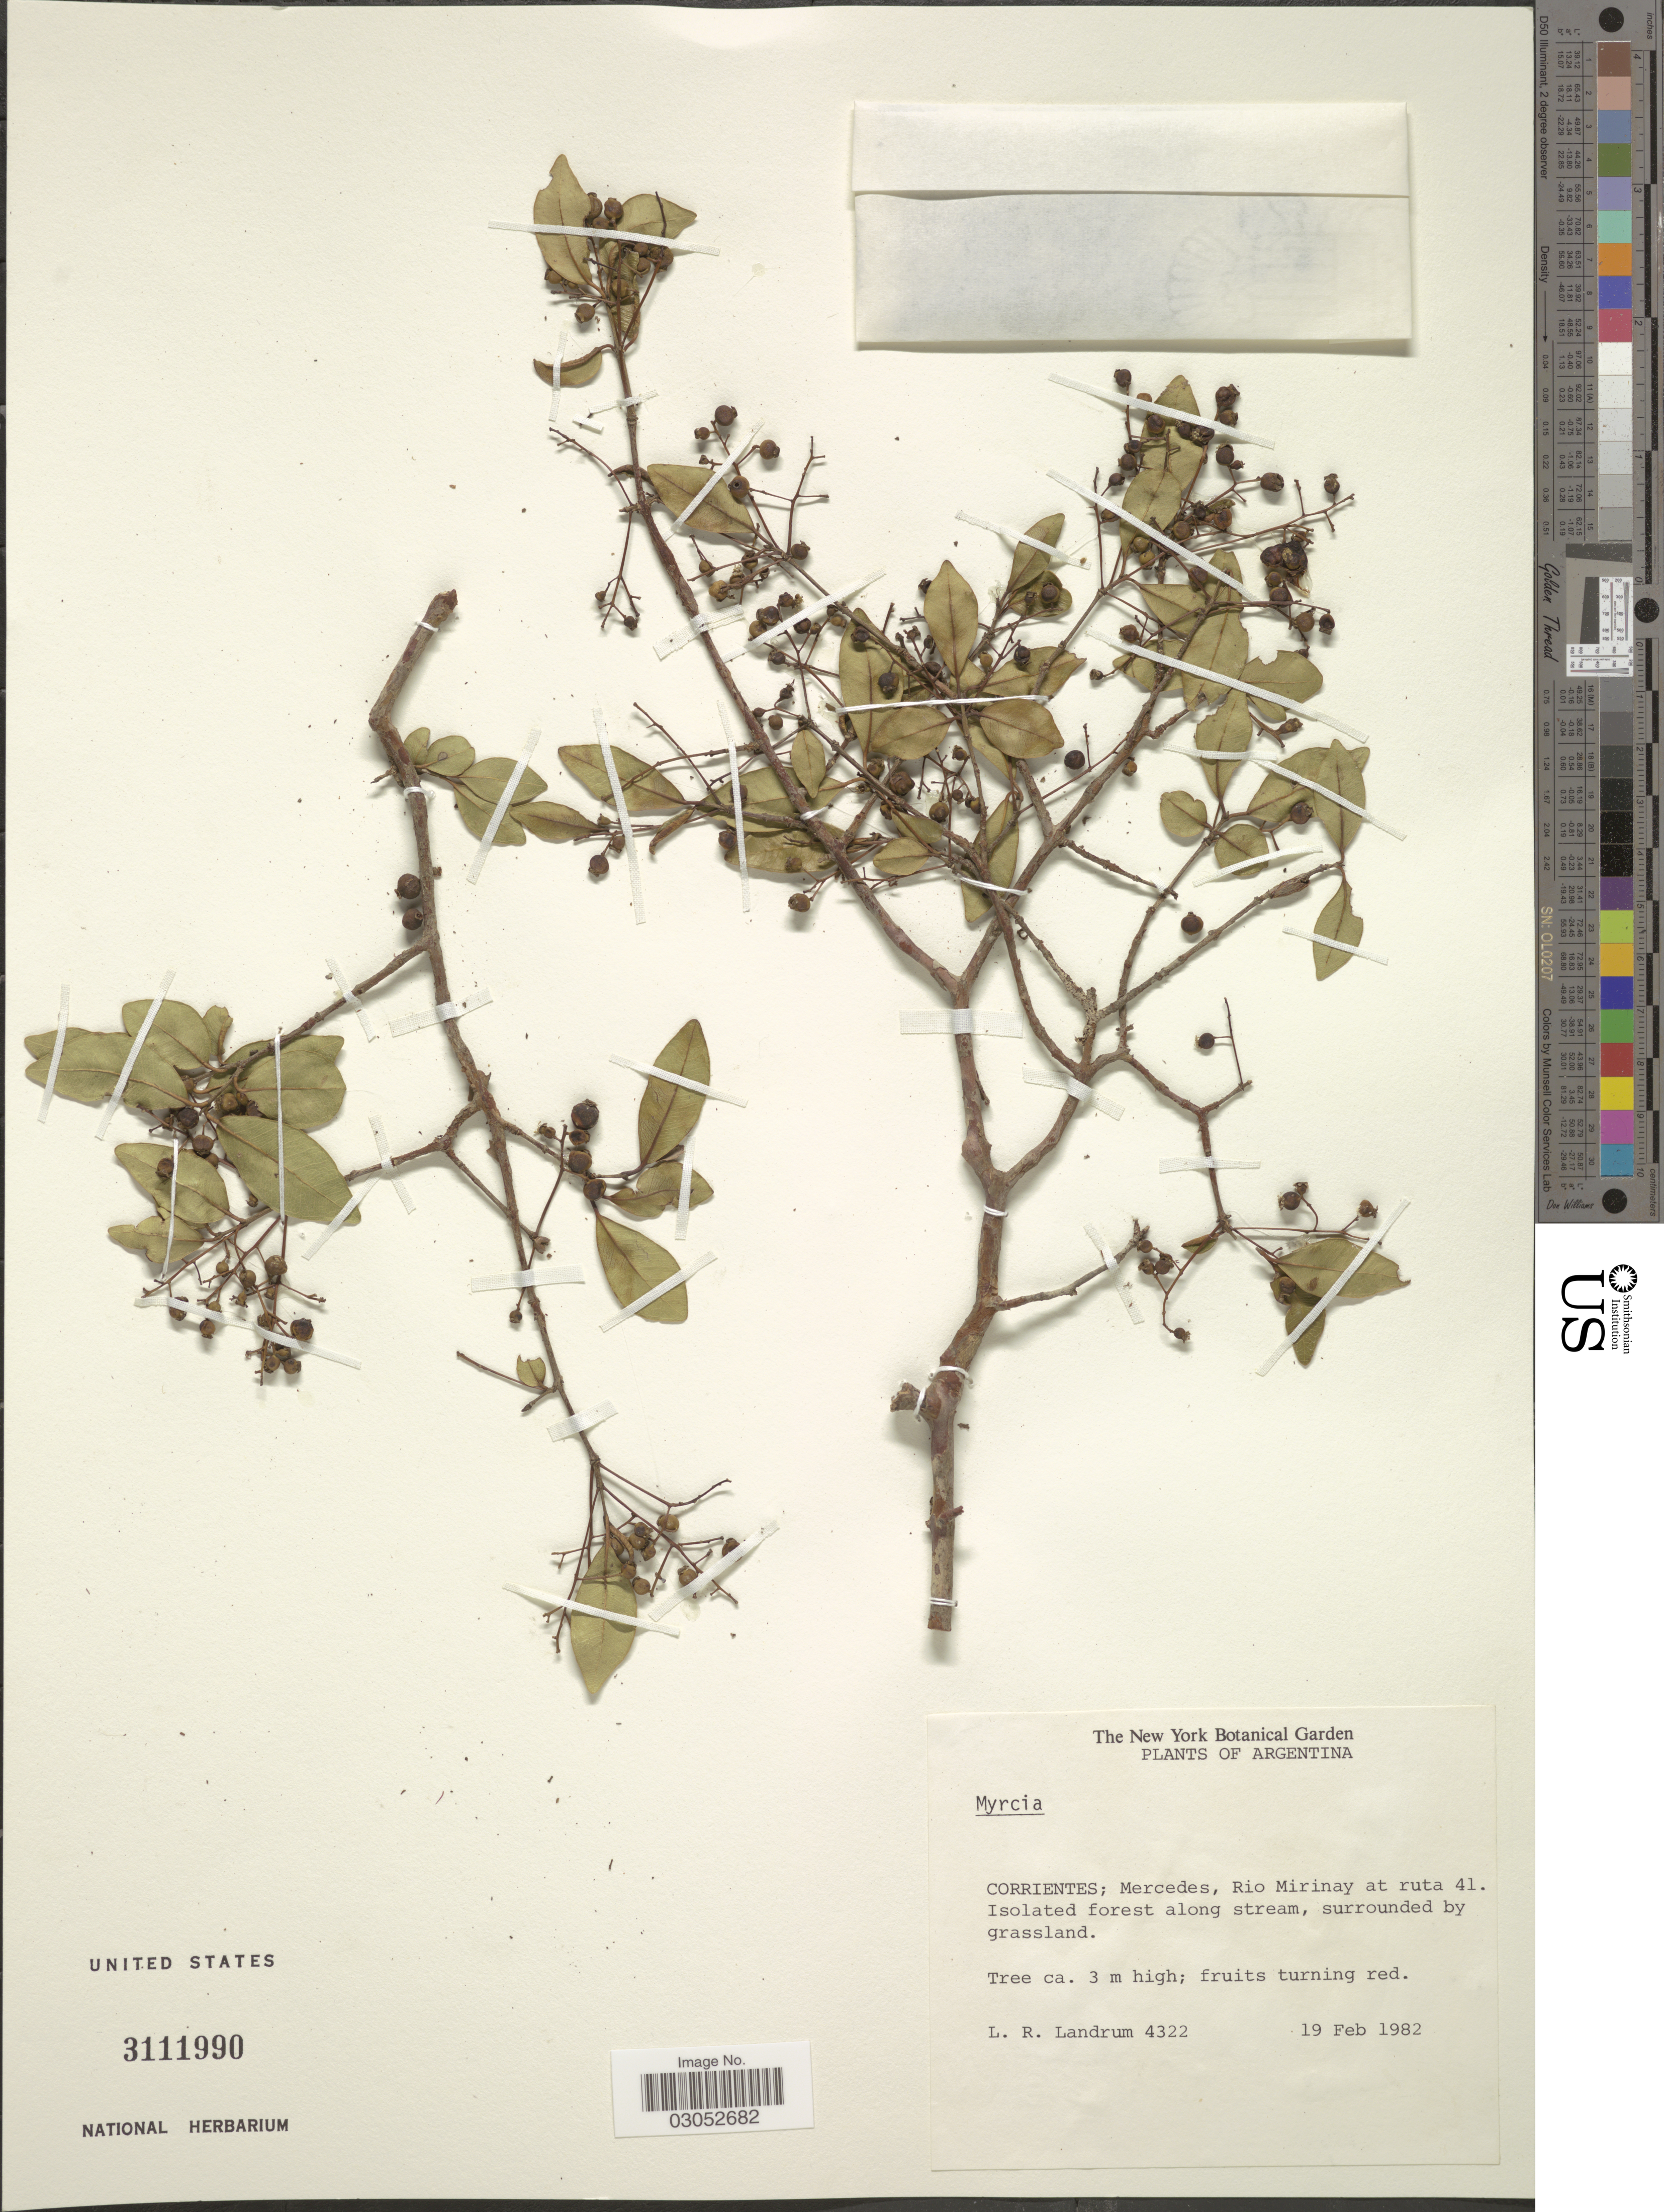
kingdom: Plantae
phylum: Tracheophyta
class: Magnoliopsida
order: Myrtales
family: Myrtaceae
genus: Myrcia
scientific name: Myrcia sp.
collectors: L. R. Landrum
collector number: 4322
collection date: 1982-02-19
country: Argentina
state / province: Corrientes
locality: Mercedes, Rio Mirinay at ruta 41.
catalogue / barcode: US 3111990